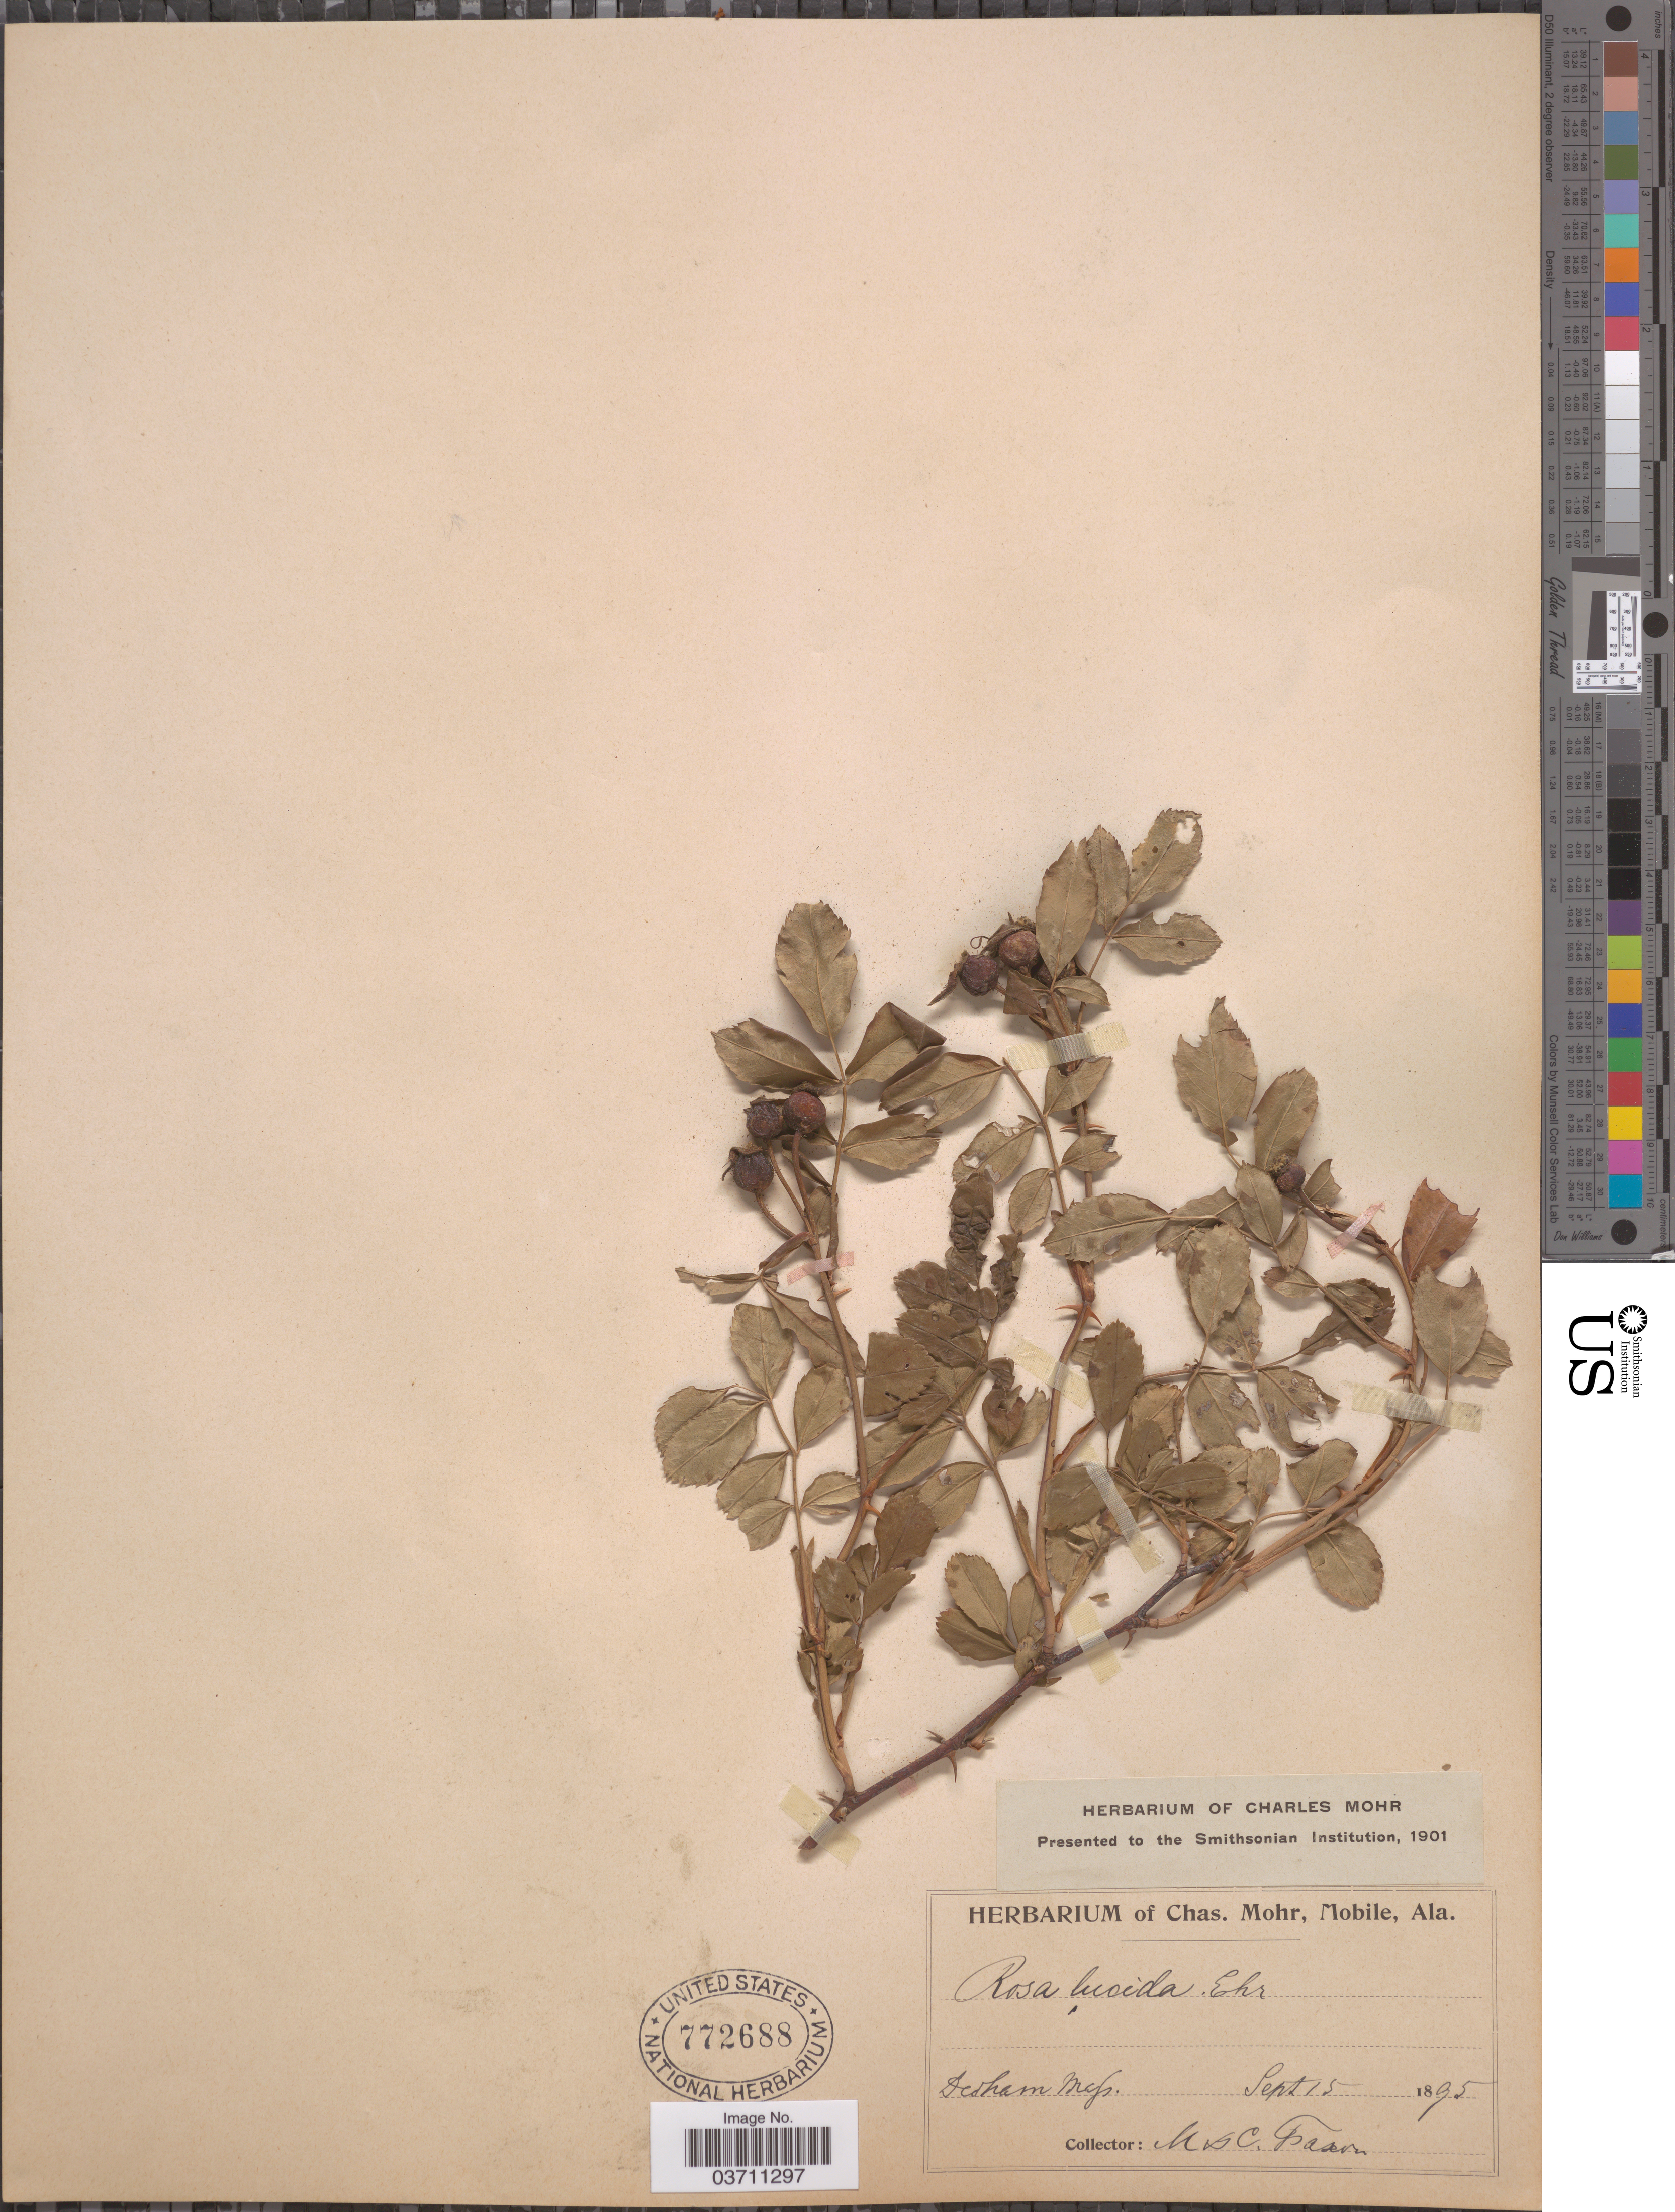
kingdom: Plantae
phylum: Tracheophyta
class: Magnoliopsida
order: Rosales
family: Rosaceae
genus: Rosa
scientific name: Rosa lucida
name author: Meehan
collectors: M. Faxon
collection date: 1895-09-15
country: United States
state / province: Massachusetts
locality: Dedham Mass.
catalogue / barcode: US 772688